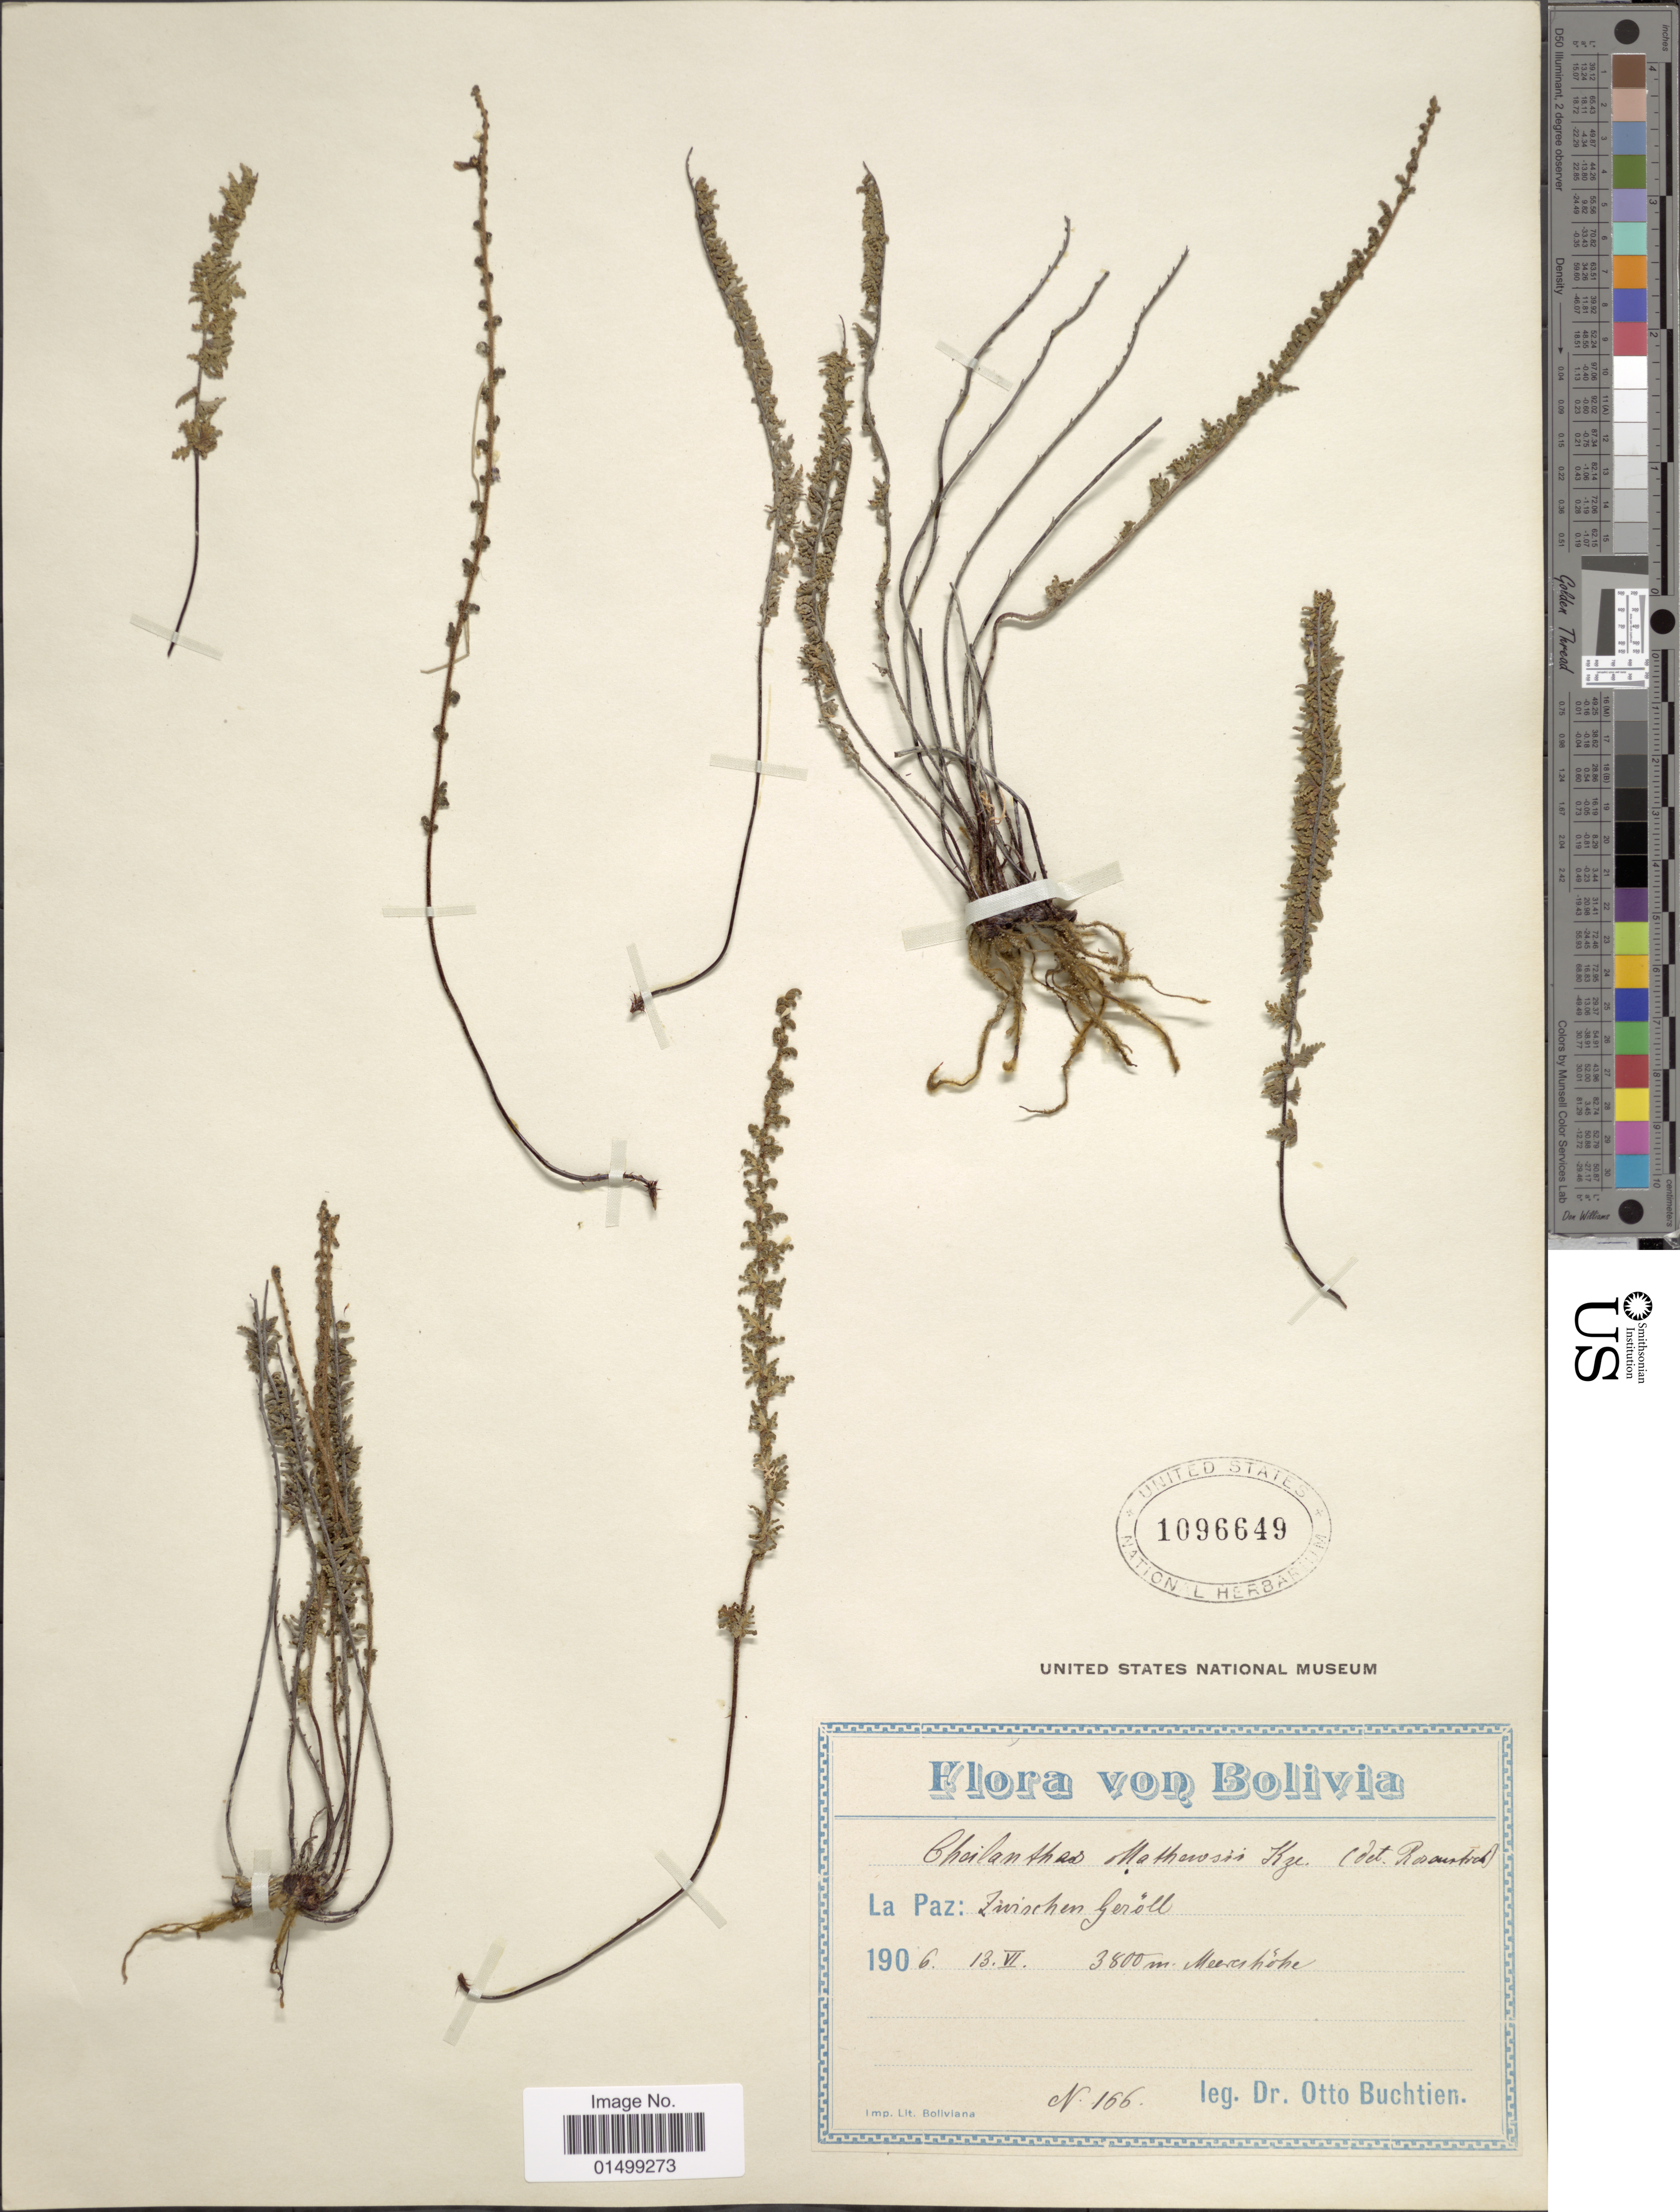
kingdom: Plantae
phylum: Tracheophyta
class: Polypodiopsida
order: Polypodiales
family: Pteridaceae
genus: Cheilanthes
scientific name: Cheilanthes pruinata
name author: Kaulf.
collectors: O. Buchtien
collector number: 166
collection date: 1906-06-13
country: Bolivia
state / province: La Paz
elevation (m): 3800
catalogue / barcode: US 1096649